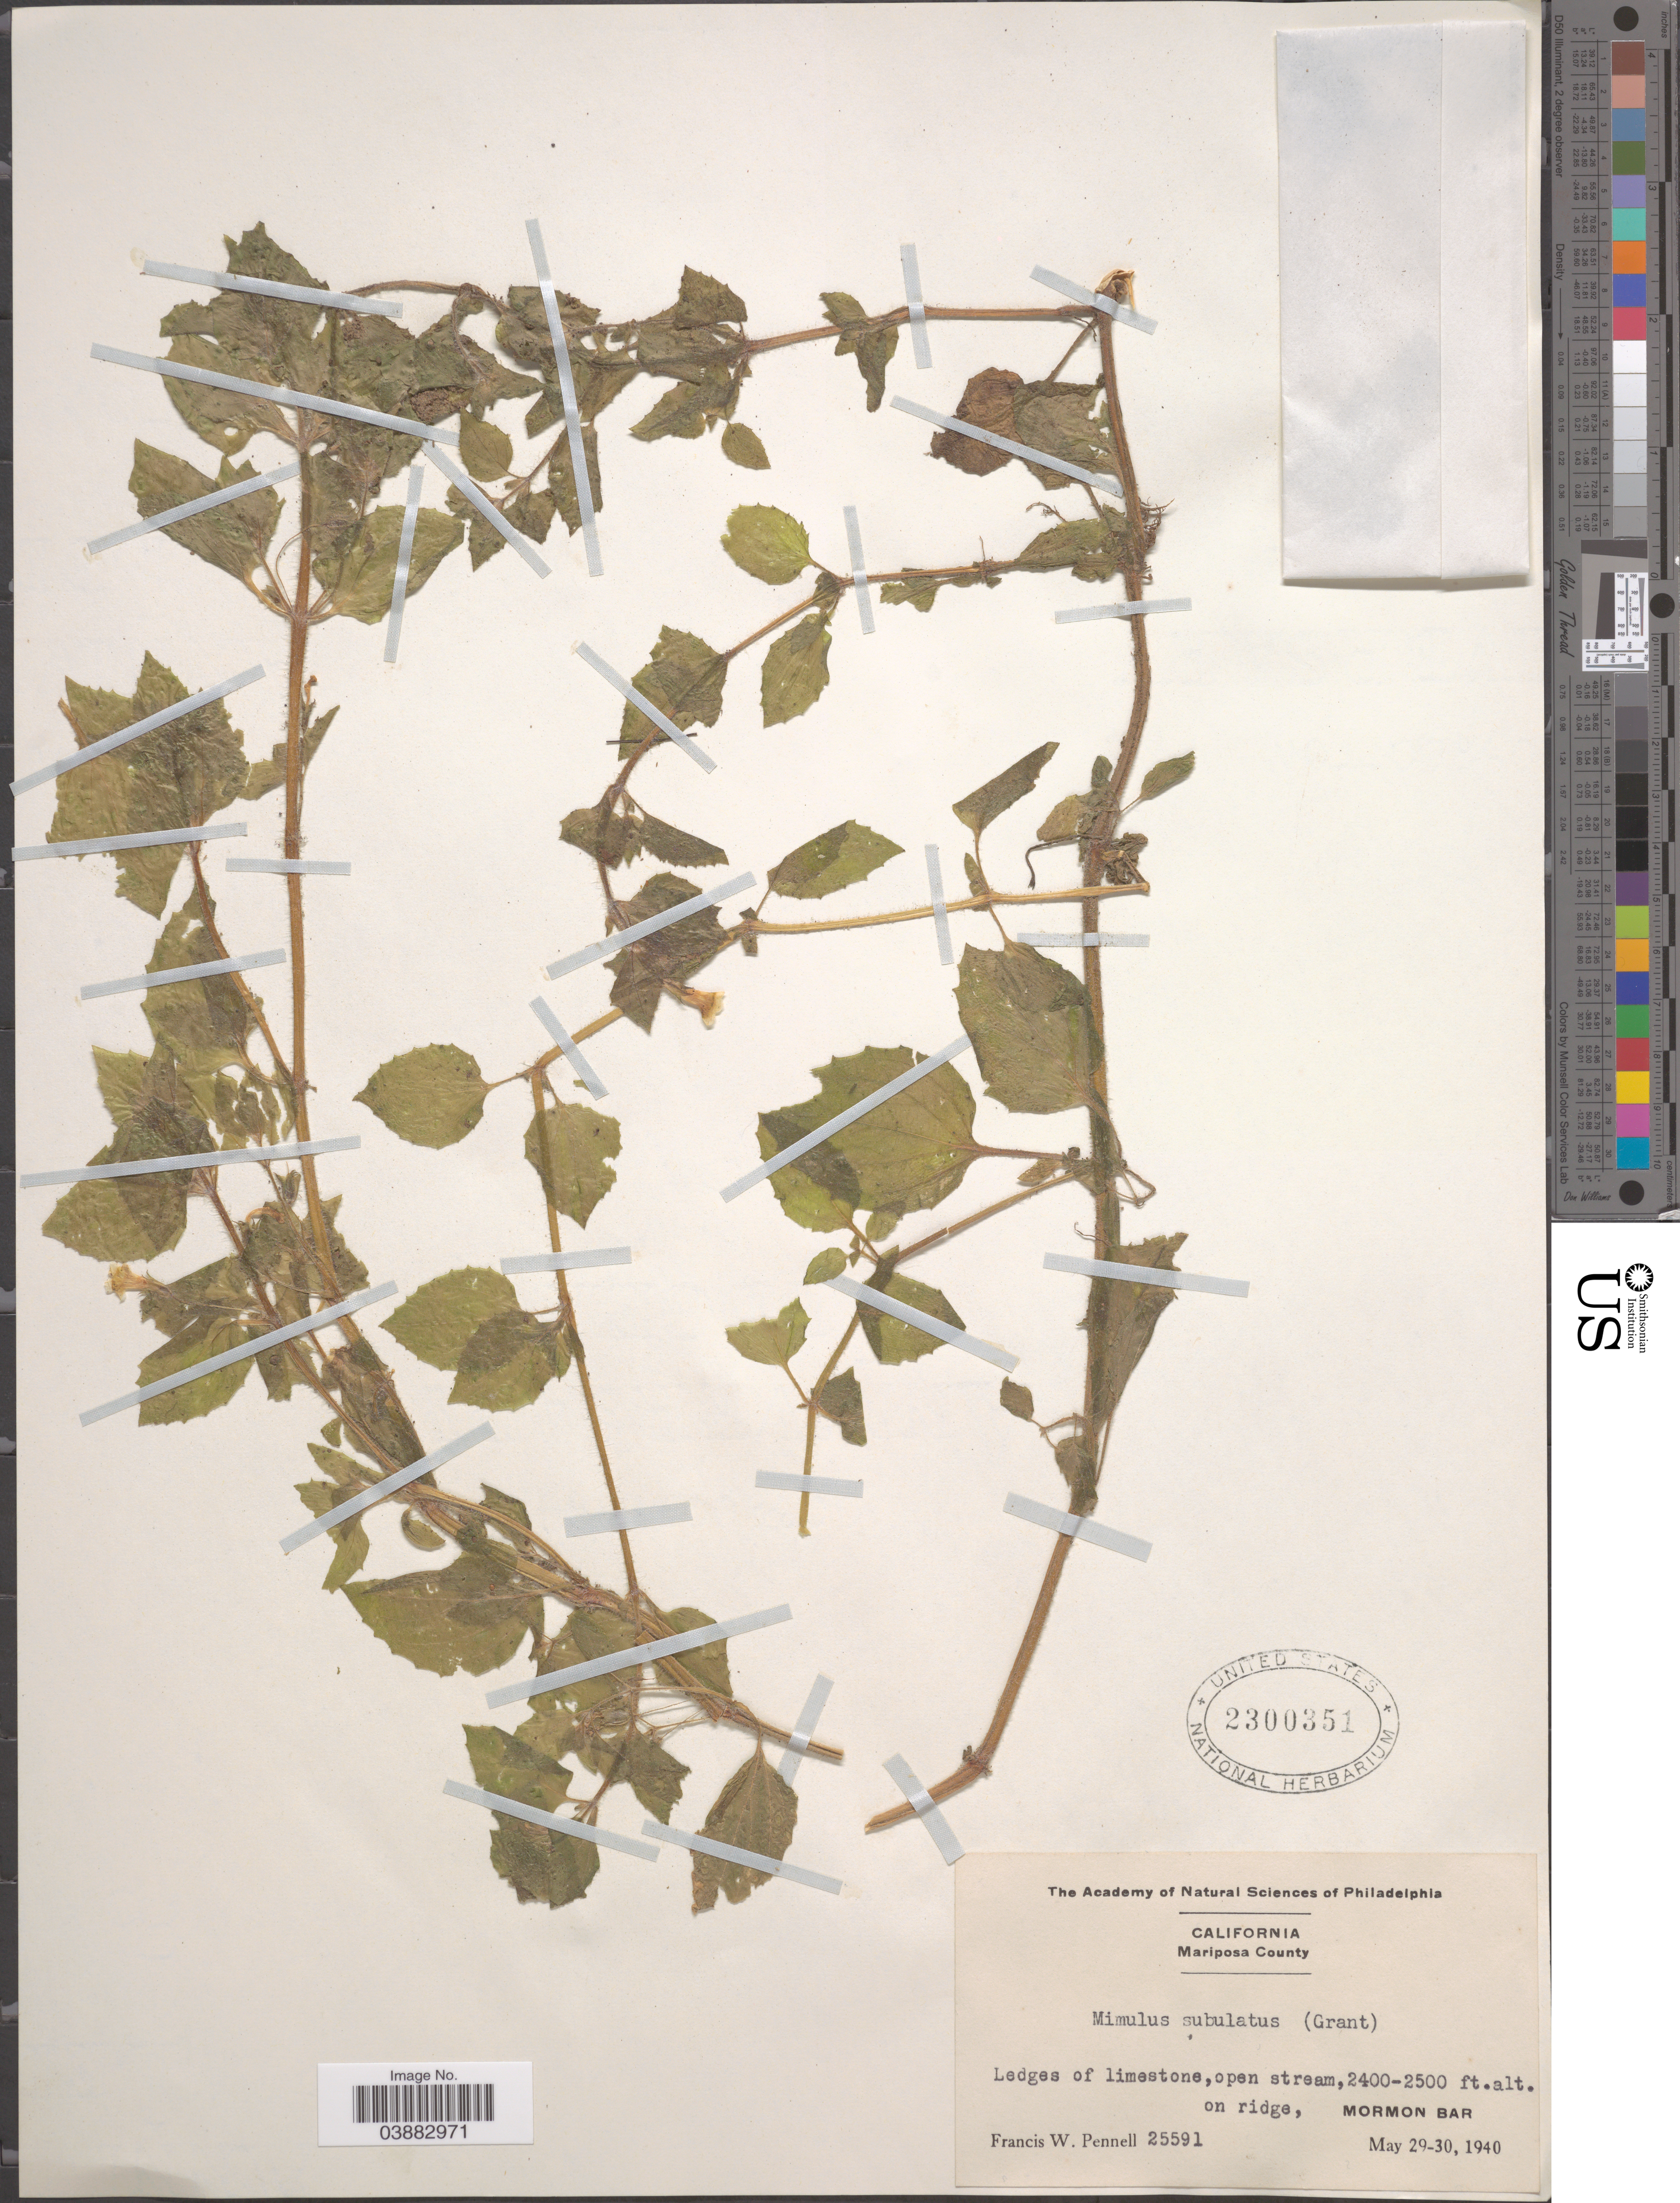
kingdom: Plantae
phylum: Tracheophyta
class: Magnoliopsida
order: Lamiales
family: Phrymaceae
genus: Mimulus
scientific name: Mimulus subulatus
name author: (A.L. Grant) Pennell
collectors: F. W. Pennell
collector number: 25591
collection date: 1940-05-29/1940-05-30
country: United States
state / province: California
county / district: Mariposa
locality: Mariposa County. Mormon Bar.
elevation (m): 732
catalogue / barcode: US 2300351